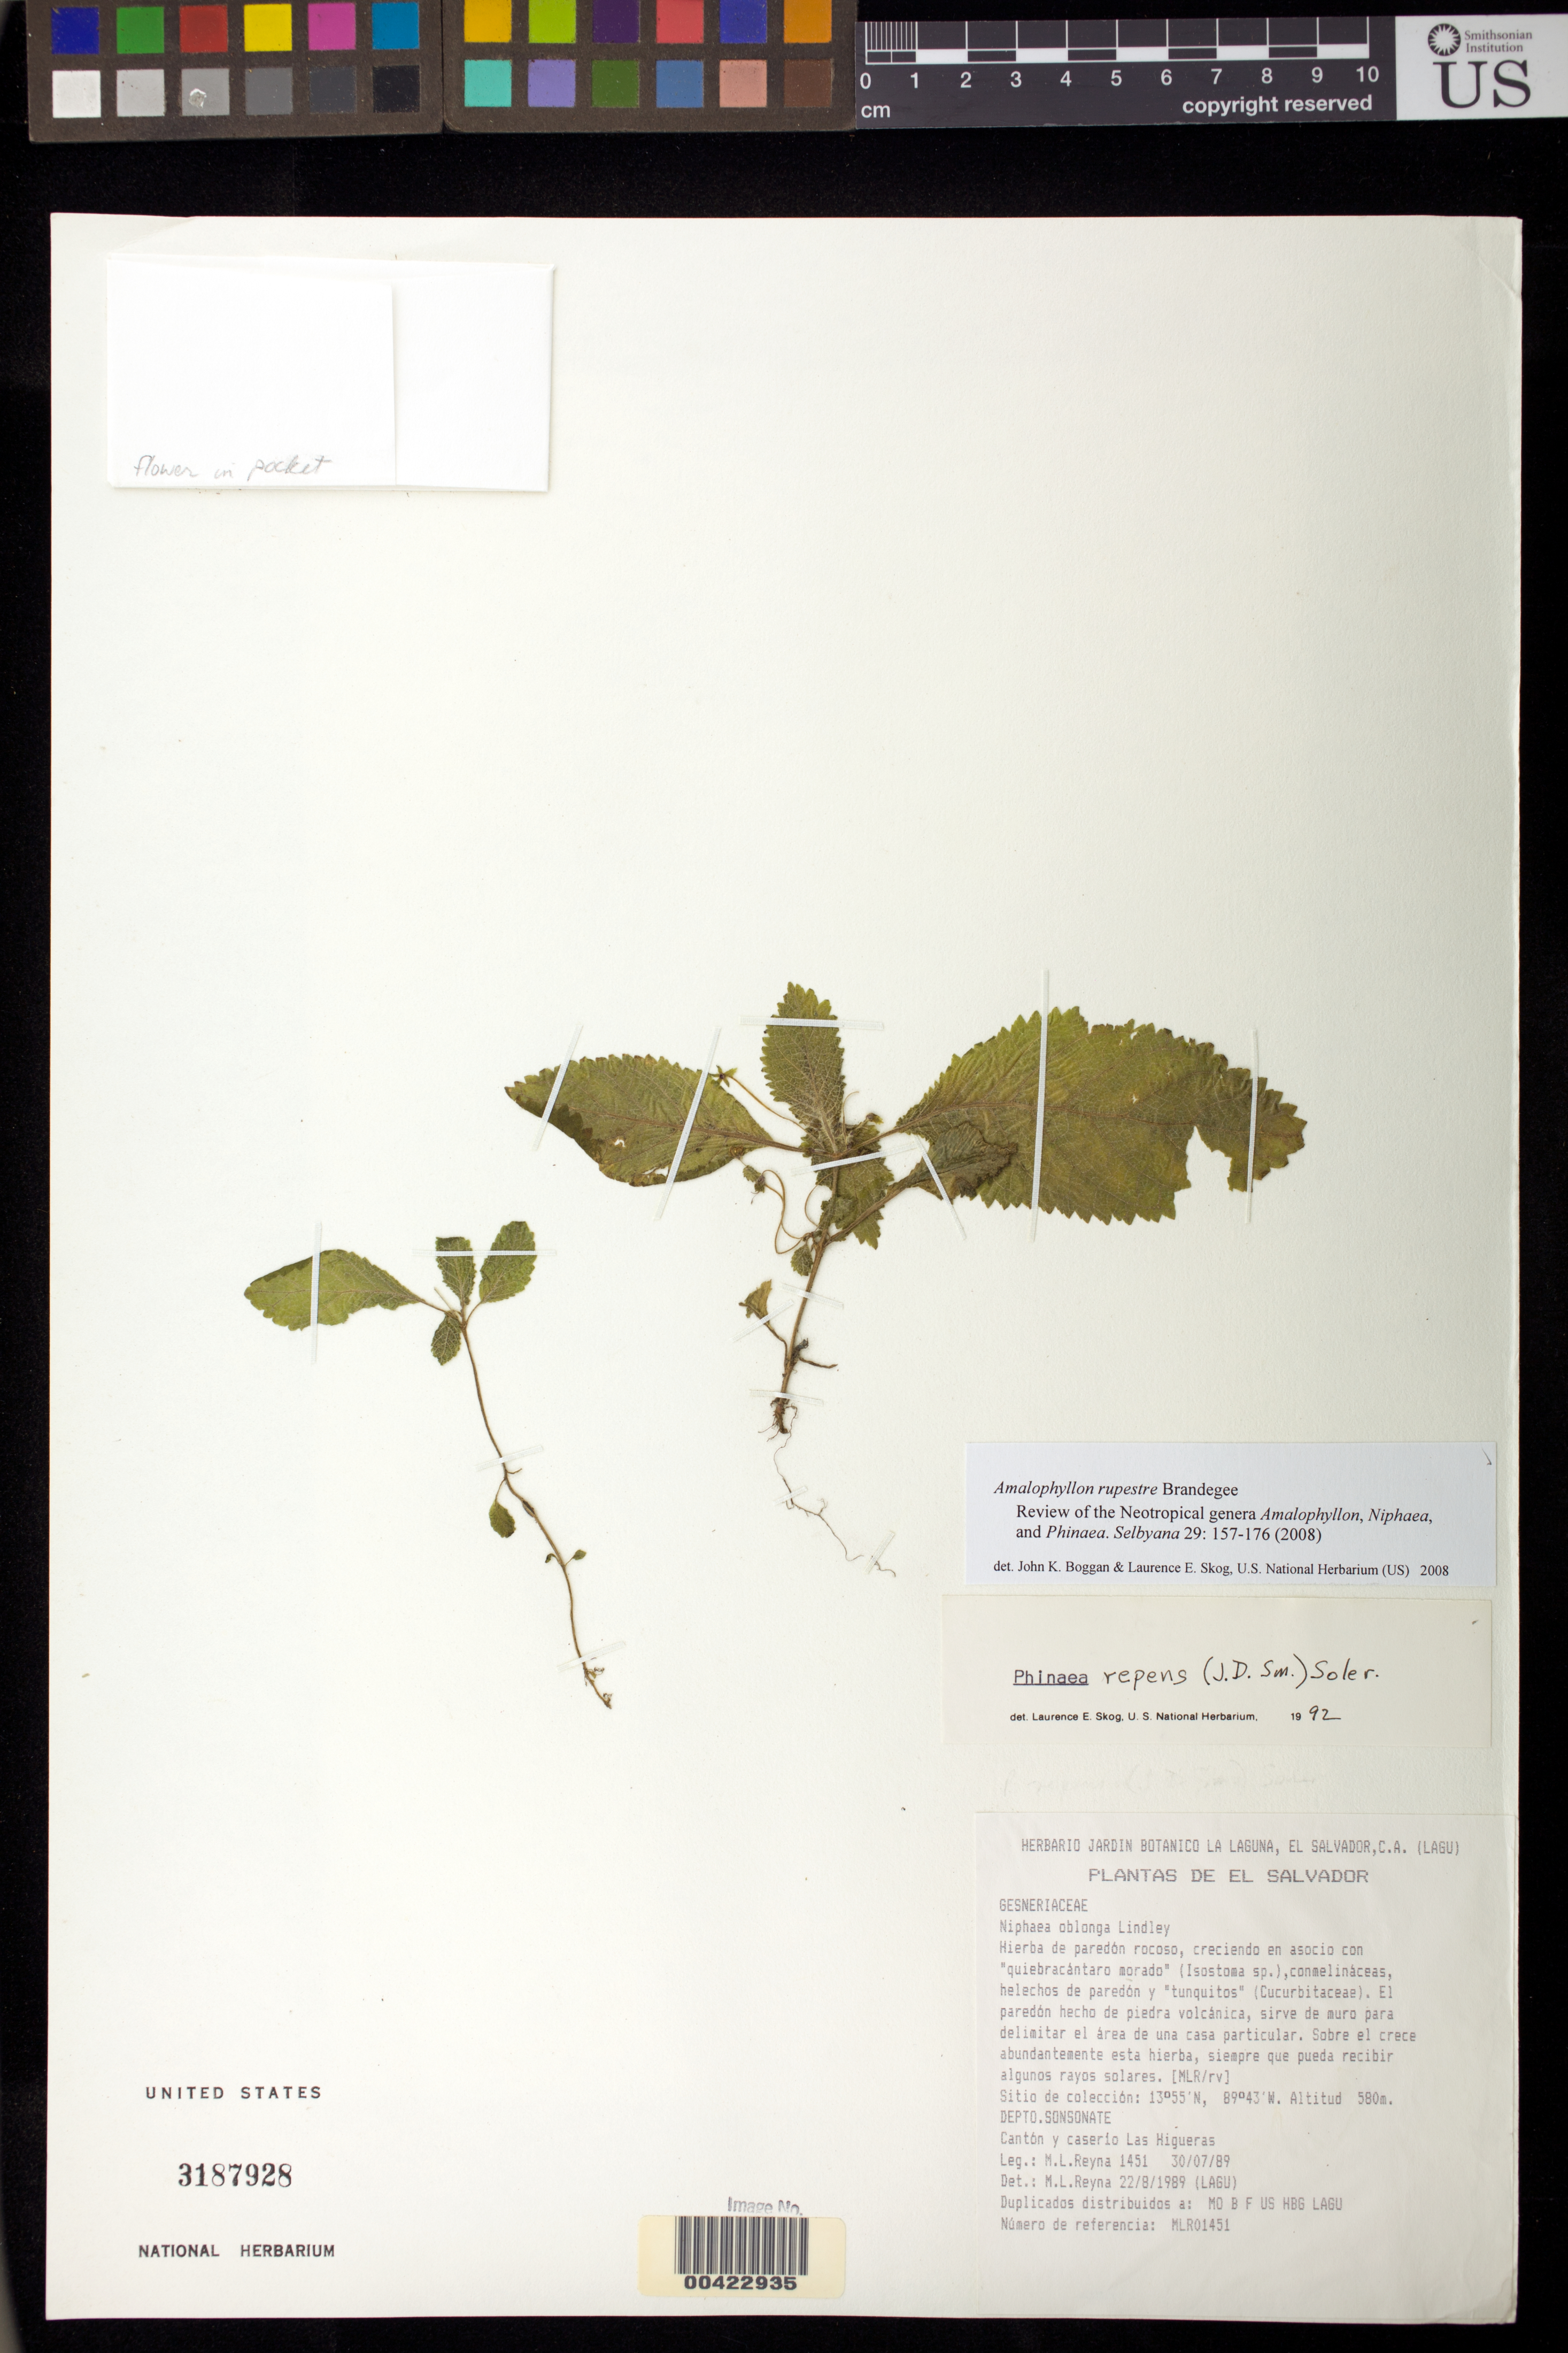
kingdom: Plantae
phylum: Tracheophyta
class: Magnoliopsida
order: Lamiales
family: Gesneriaceae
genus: Amalophyllon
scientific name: Amalophyllon rupestre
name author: Brandegee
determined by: Boggan, J. K.; Skog, L. E.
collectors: M. L. Reyna de A.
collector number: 1451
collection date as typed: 30 Jul 1989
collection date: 1989-07-30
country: El Salvador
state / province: Sonsonate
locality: Depto. Sonsonate, Cantón y caserío Las Higueras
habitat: El paredón hecho de piedra volcánica, sirve de muro para delimitar el área de una casa particular; sobre el crece abundantemente esta hierba, siempre que pueda recibir algunos rayos solares [MLR/rv]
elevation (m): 580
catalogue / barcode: US 3187928